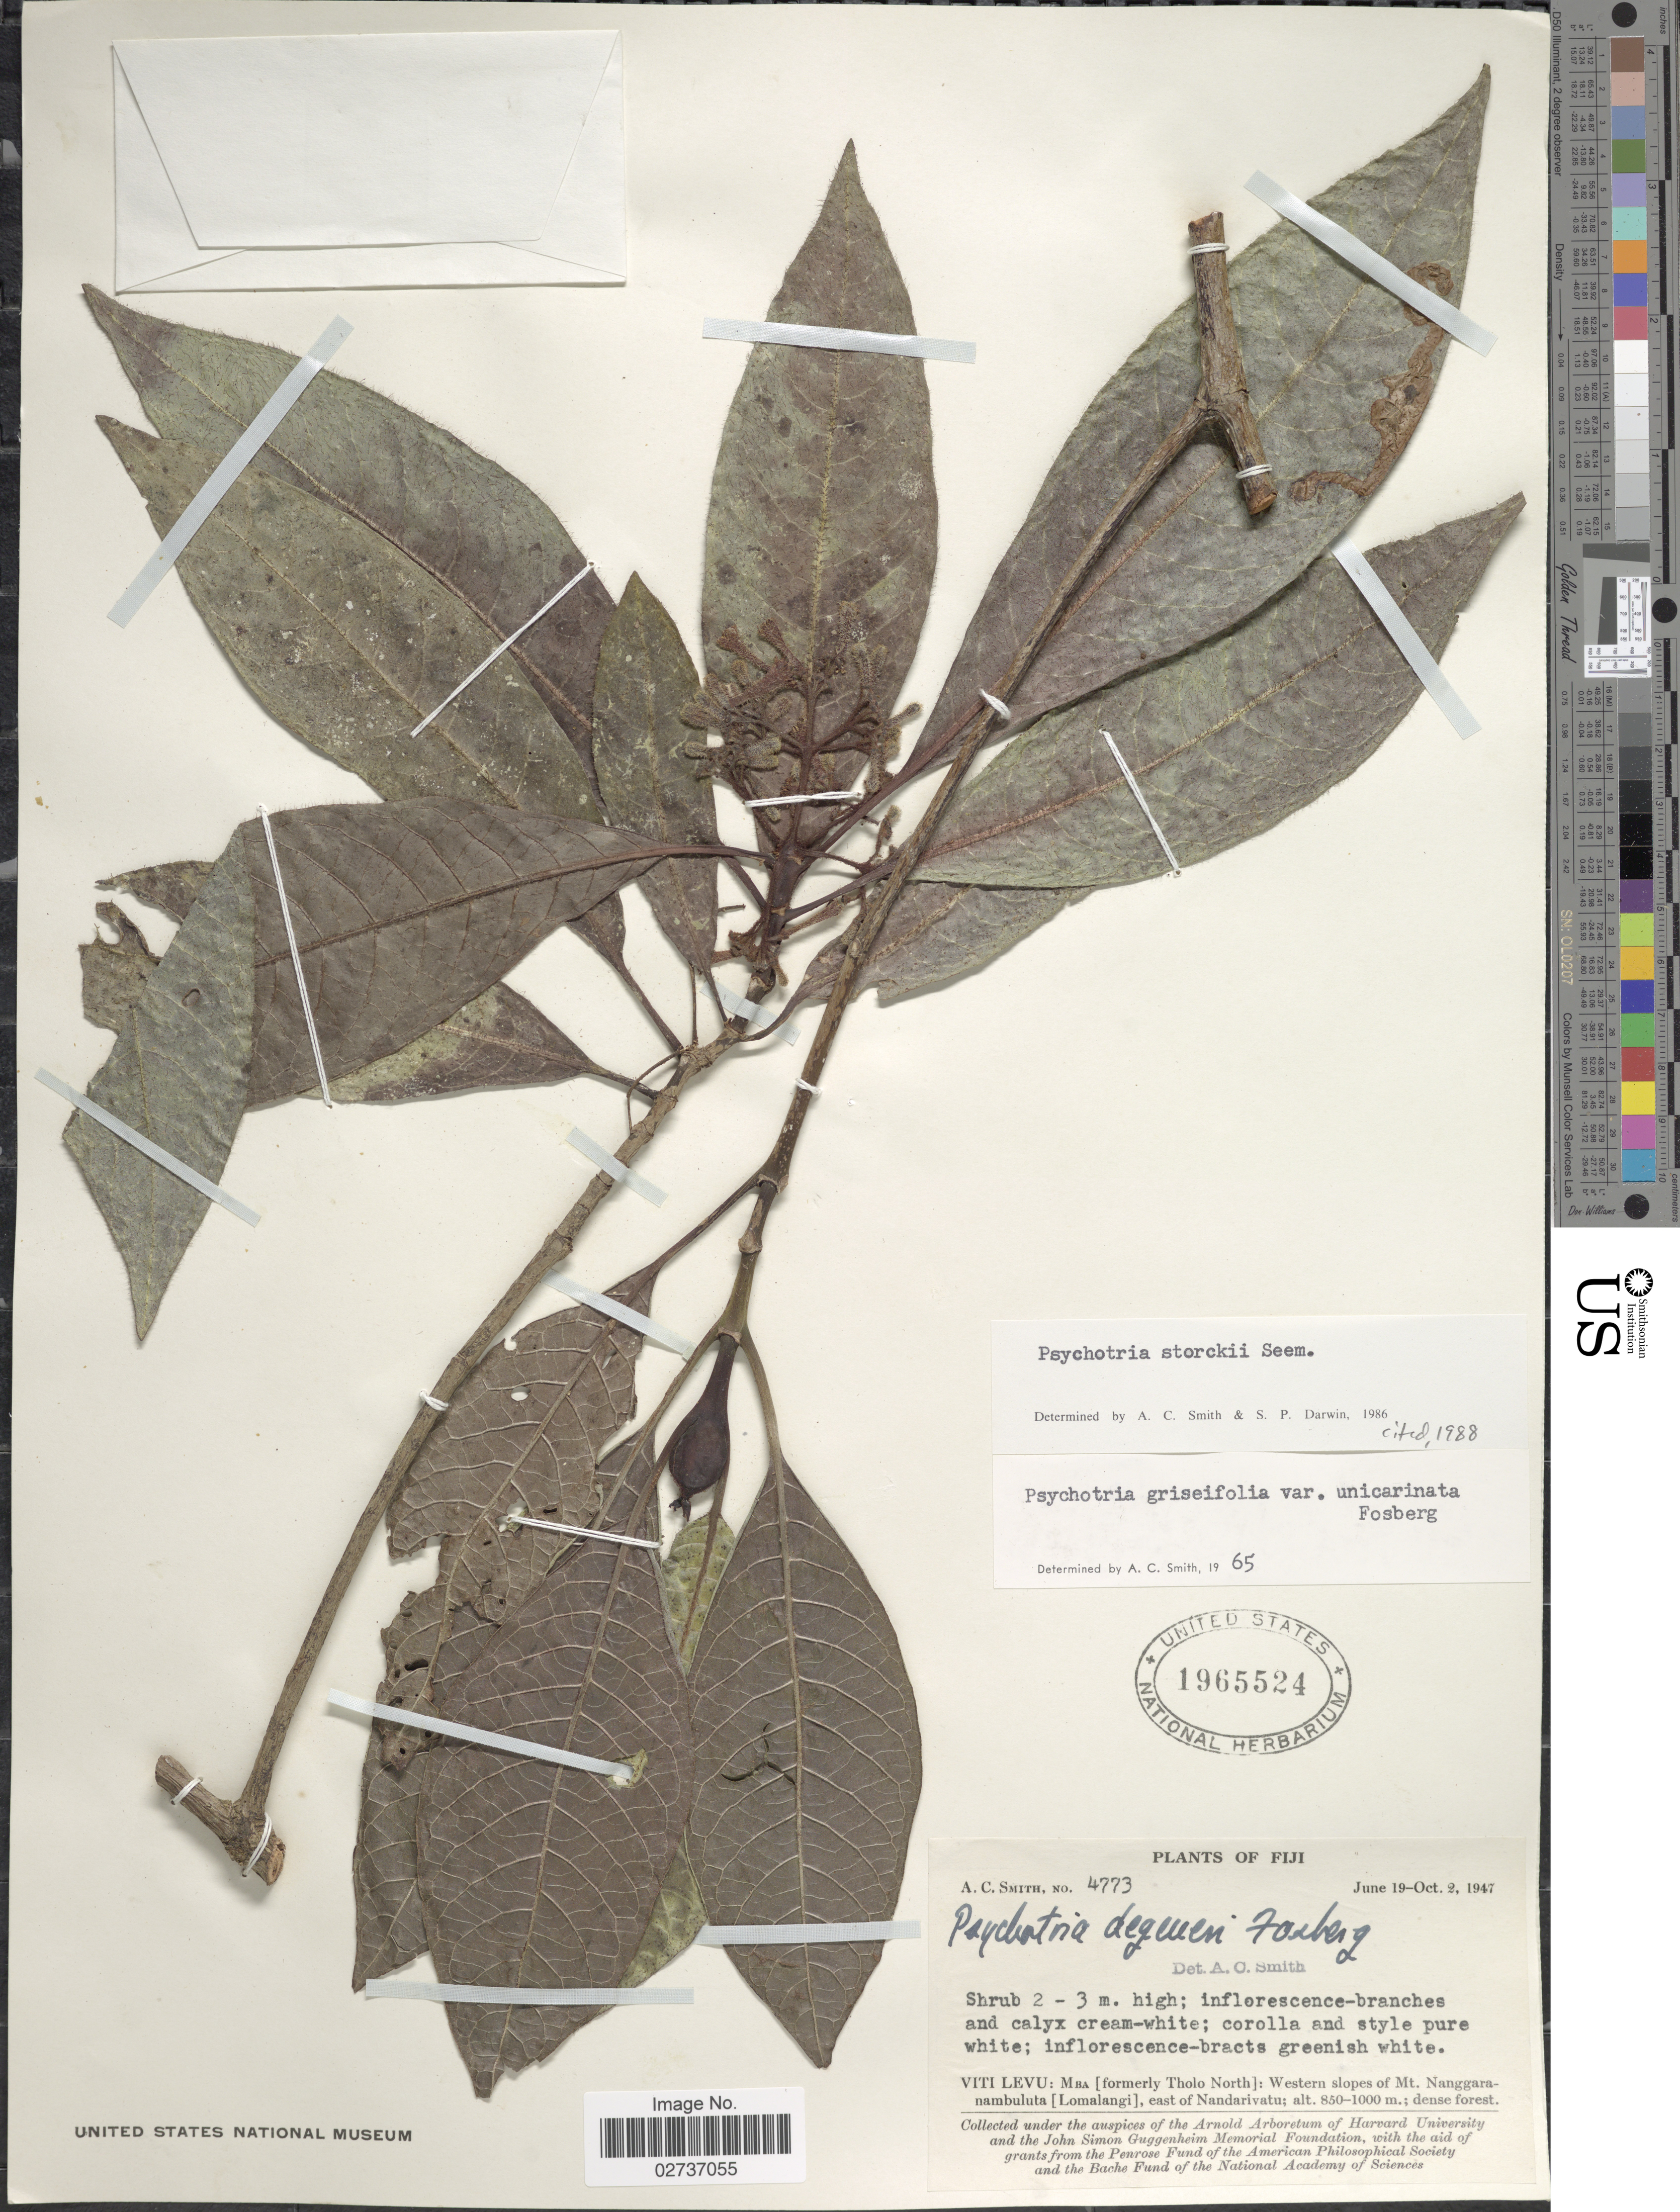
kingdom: Plantae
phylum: Tracheophyta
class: Magnoliopsida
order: Gentianales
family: Rubiaceae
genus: Psychotria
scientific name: Psychotria storckii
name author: Seem.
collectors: A. C. Smith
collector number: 4773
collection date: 1947-06-19/1947-10-02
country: Fiji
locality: Viti Levu: Mba [formerly Tholo North]: Western slopes of Mt. Nanggaranambuluta [Lomalangi], east of Nandarivatu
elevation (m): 850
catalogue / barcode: US 1965524